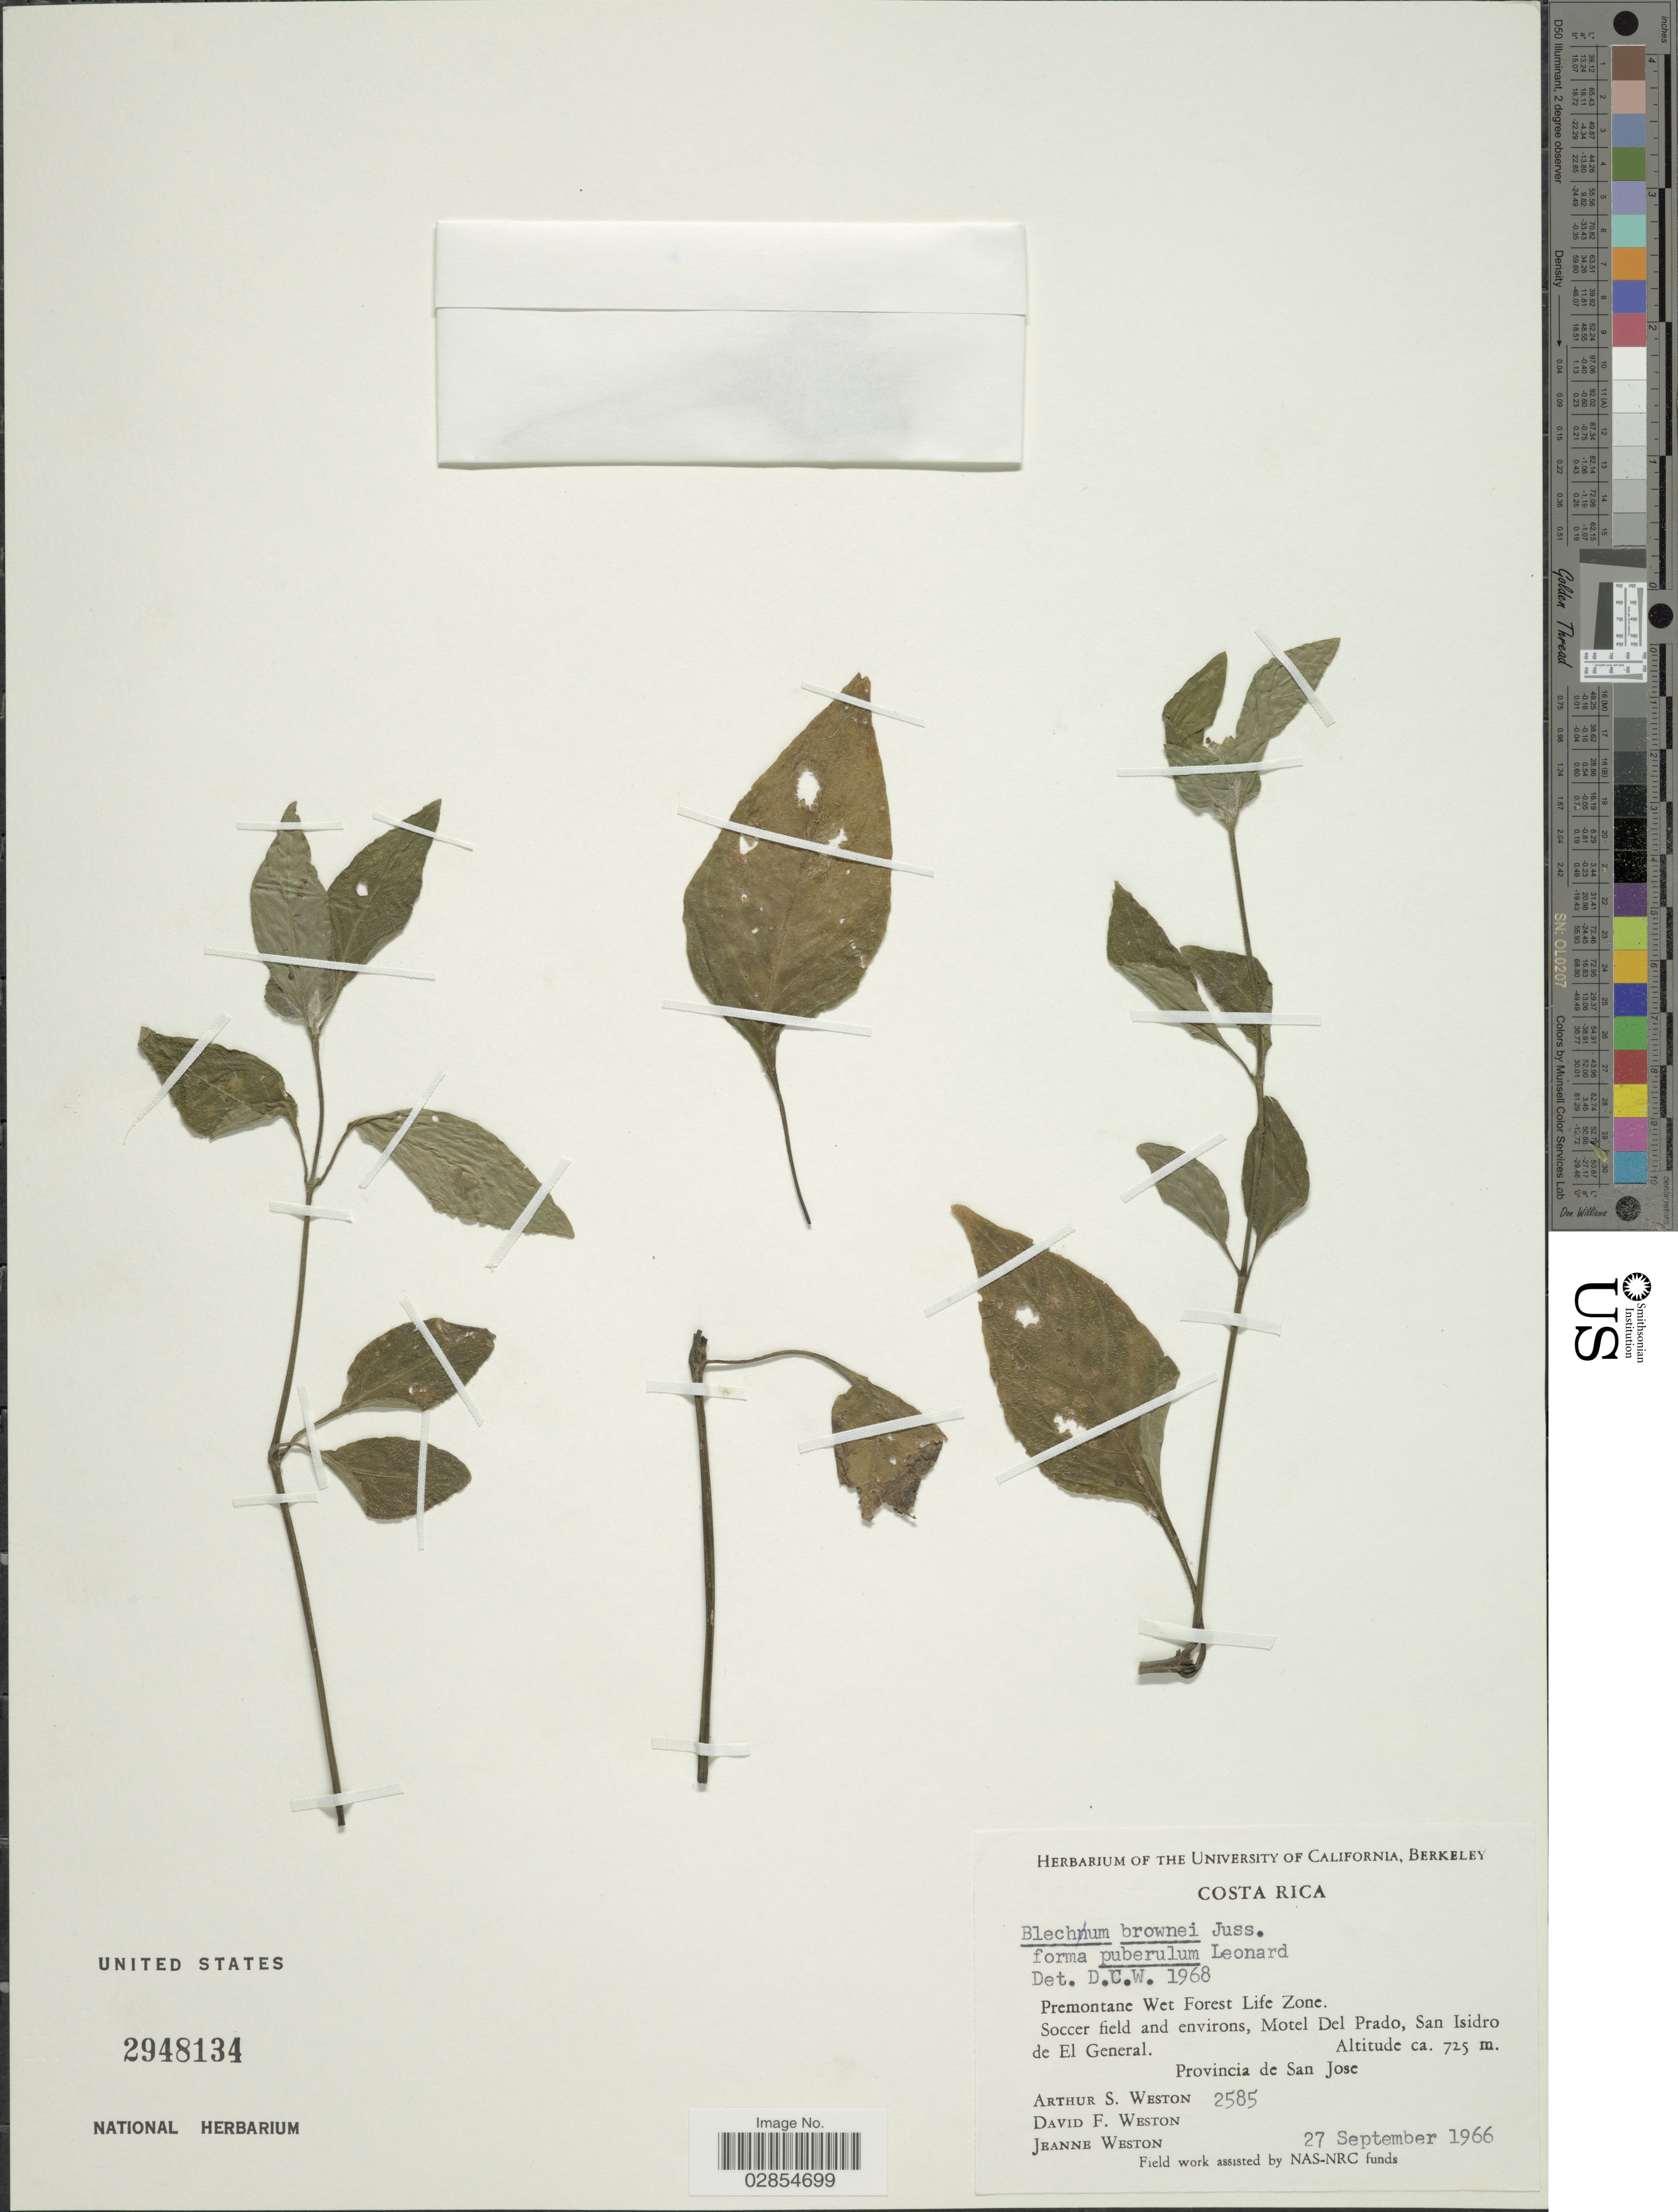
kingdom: Plantae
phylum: Tracheophyta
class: Magnoliopsida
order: Lamiales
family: Acanthaceae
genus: Blechum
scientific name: Blechum pyramidatum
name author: (Lam.) Urb.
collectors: A. Weston, D. Weston & J. Weston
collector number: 2585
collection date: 1966-09-27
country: Costa Rica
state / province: San José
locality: Premontane West Forest Life Zone. Soccer field and environs, Motel Del Prado, San Isidro de El General. Provincia de San Jose.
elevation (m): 725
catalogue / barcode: US 2948134